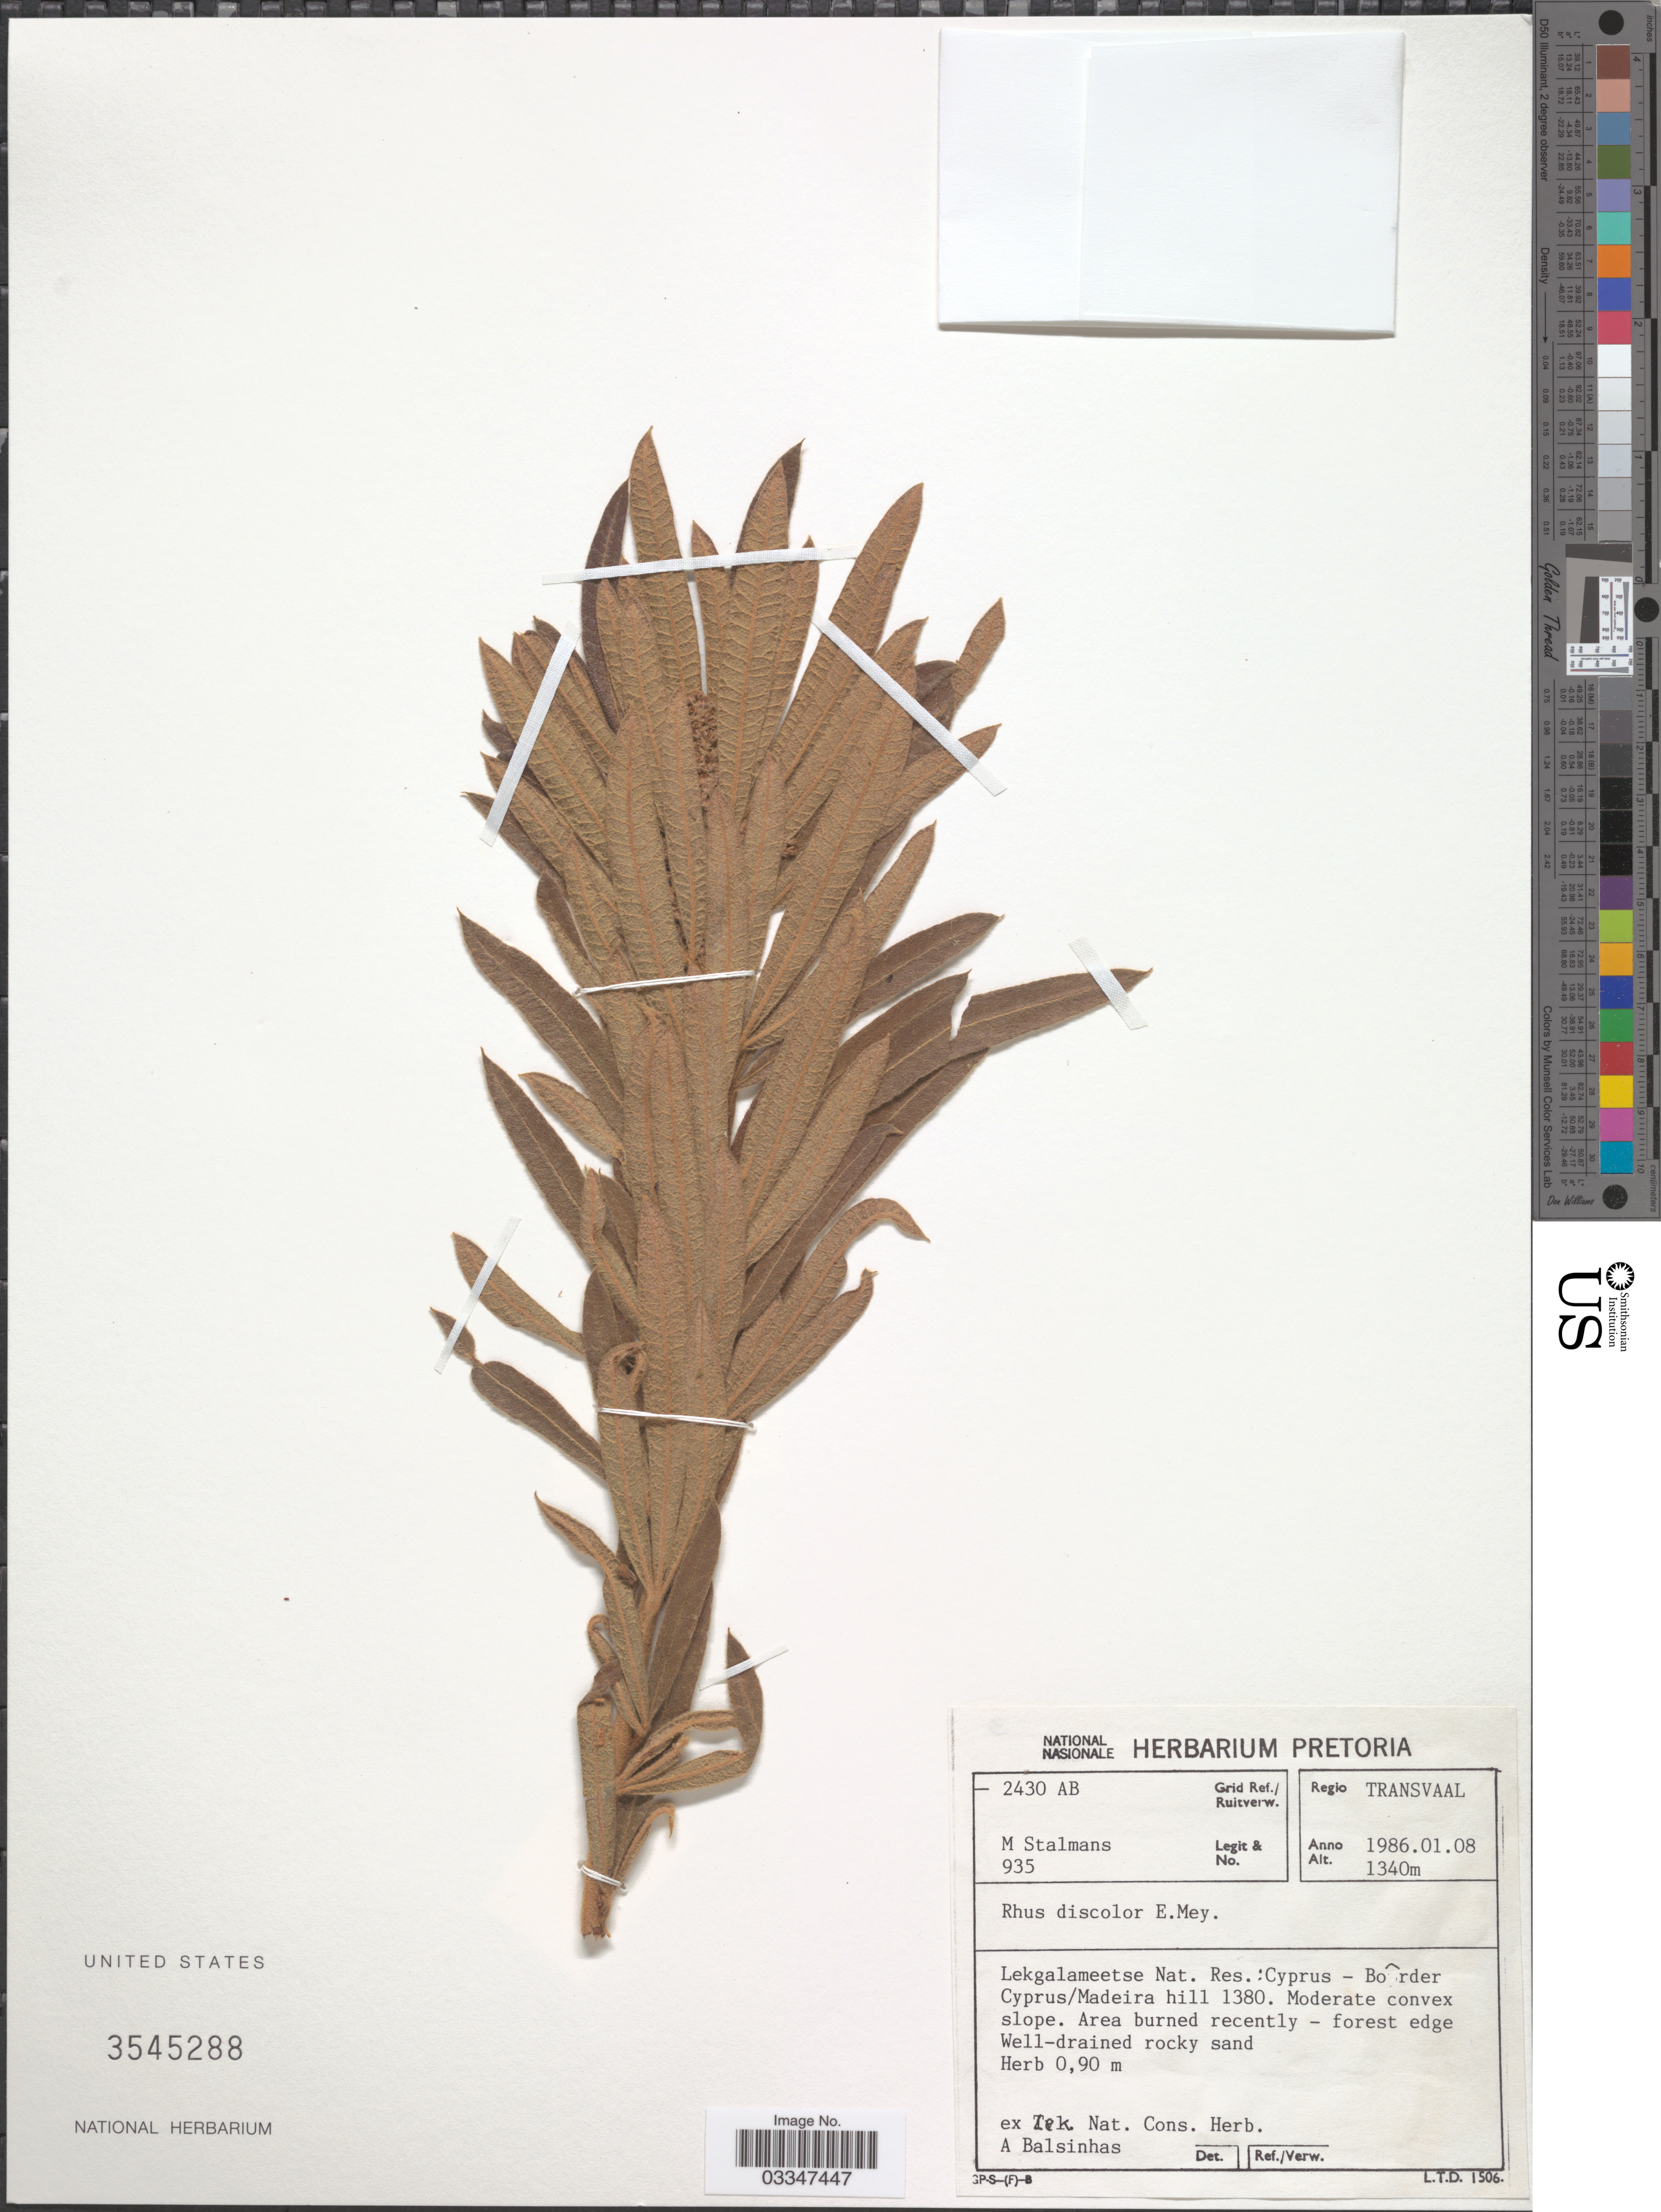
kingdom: Plantae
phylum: Tracheophyta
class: Magnoliopsida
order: Sapindales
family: Anacardiaceae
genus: Rhus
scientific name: Rhus discolor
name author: E. Mey. ex Sond.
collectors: M. Stalmans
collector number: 935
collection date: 1986-01-08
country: South Africa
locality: Regio Transvaal. Grid Ref./ Ruitverw. 2430 AB. Lekgalameetse Nat. Res.: Cyprus - Border Cyprus/ Madeira hill 1380.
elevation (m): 1340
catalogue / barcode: US 3545288